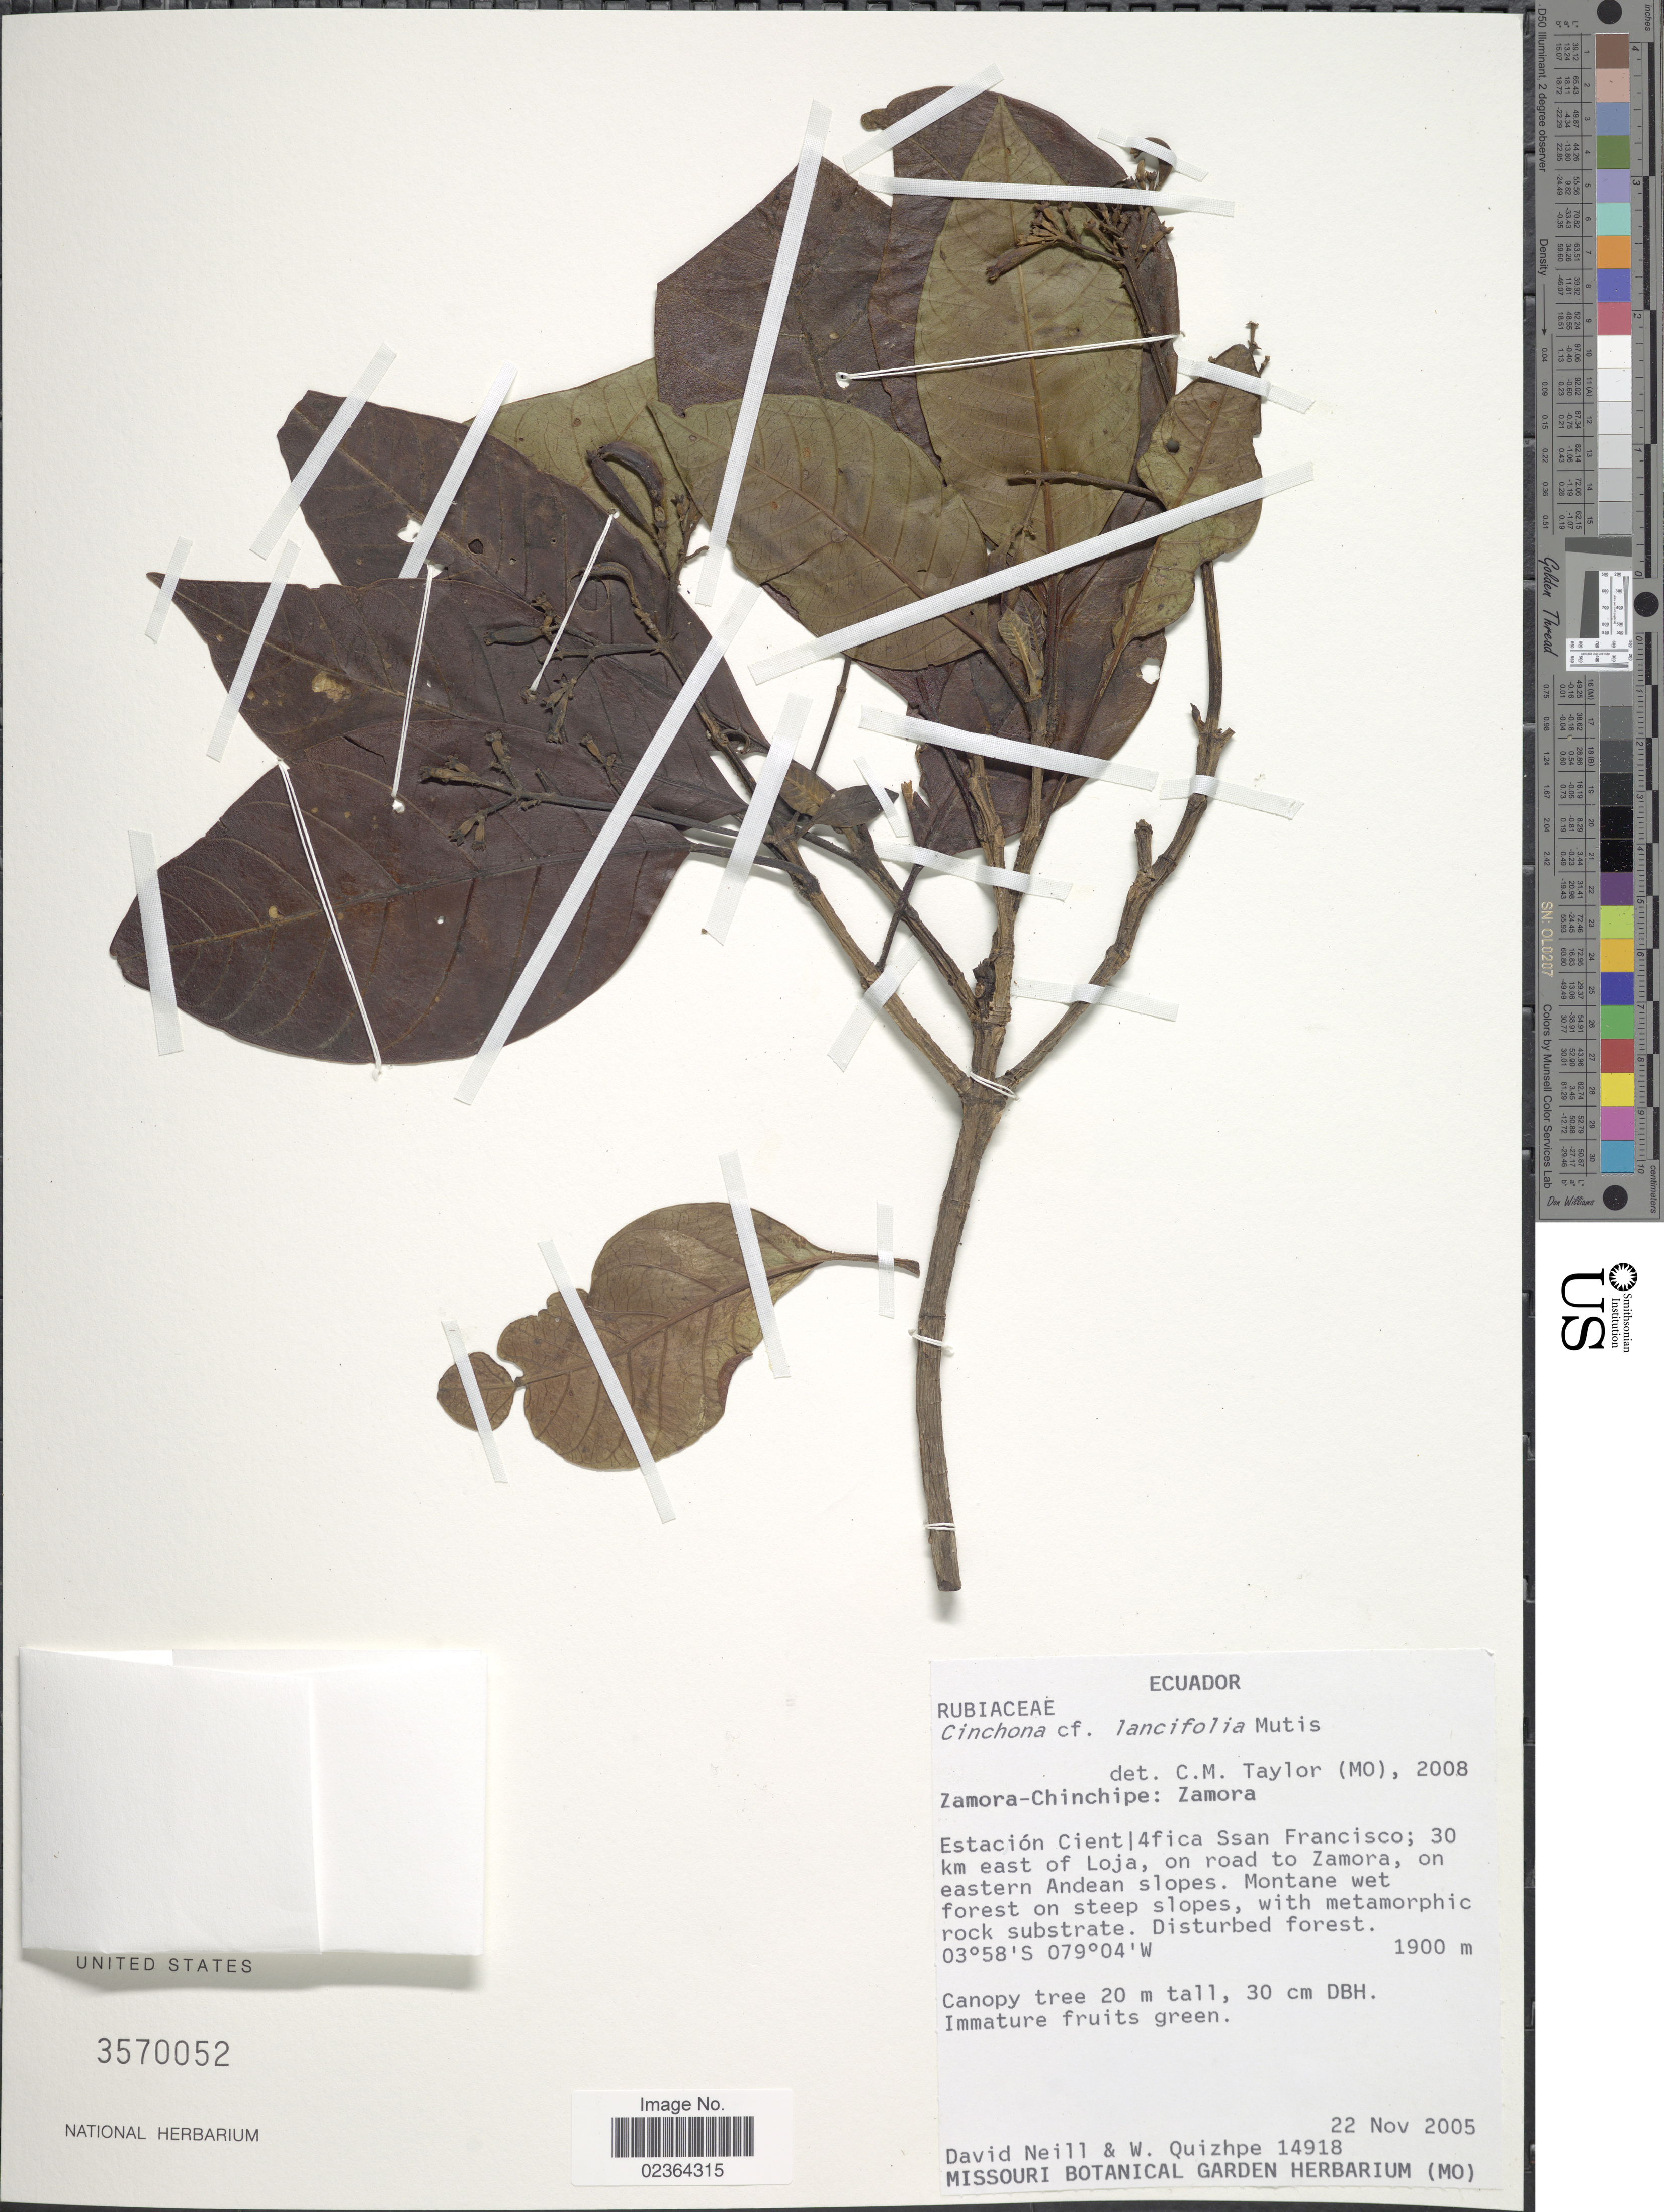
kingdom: Plantae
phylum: Tracheophyta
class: Magnoliopsida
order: Gentianales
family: Rubiaceae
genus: Cinchona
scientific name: Cinchona lancifolia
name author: Mutis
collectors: D. A. Neill & W. Quizhpe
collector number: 14918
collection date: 2005-11-22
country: Ecuador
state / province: Zamora-Chinchipe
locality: Zamora-Chinchipe: Zamora, Estacion Cient 4fica Ssan Francisco, 30 km east of Loja, on road to Zamora, on eastern Andean slopes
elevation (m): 1900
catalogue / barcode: US 3570052